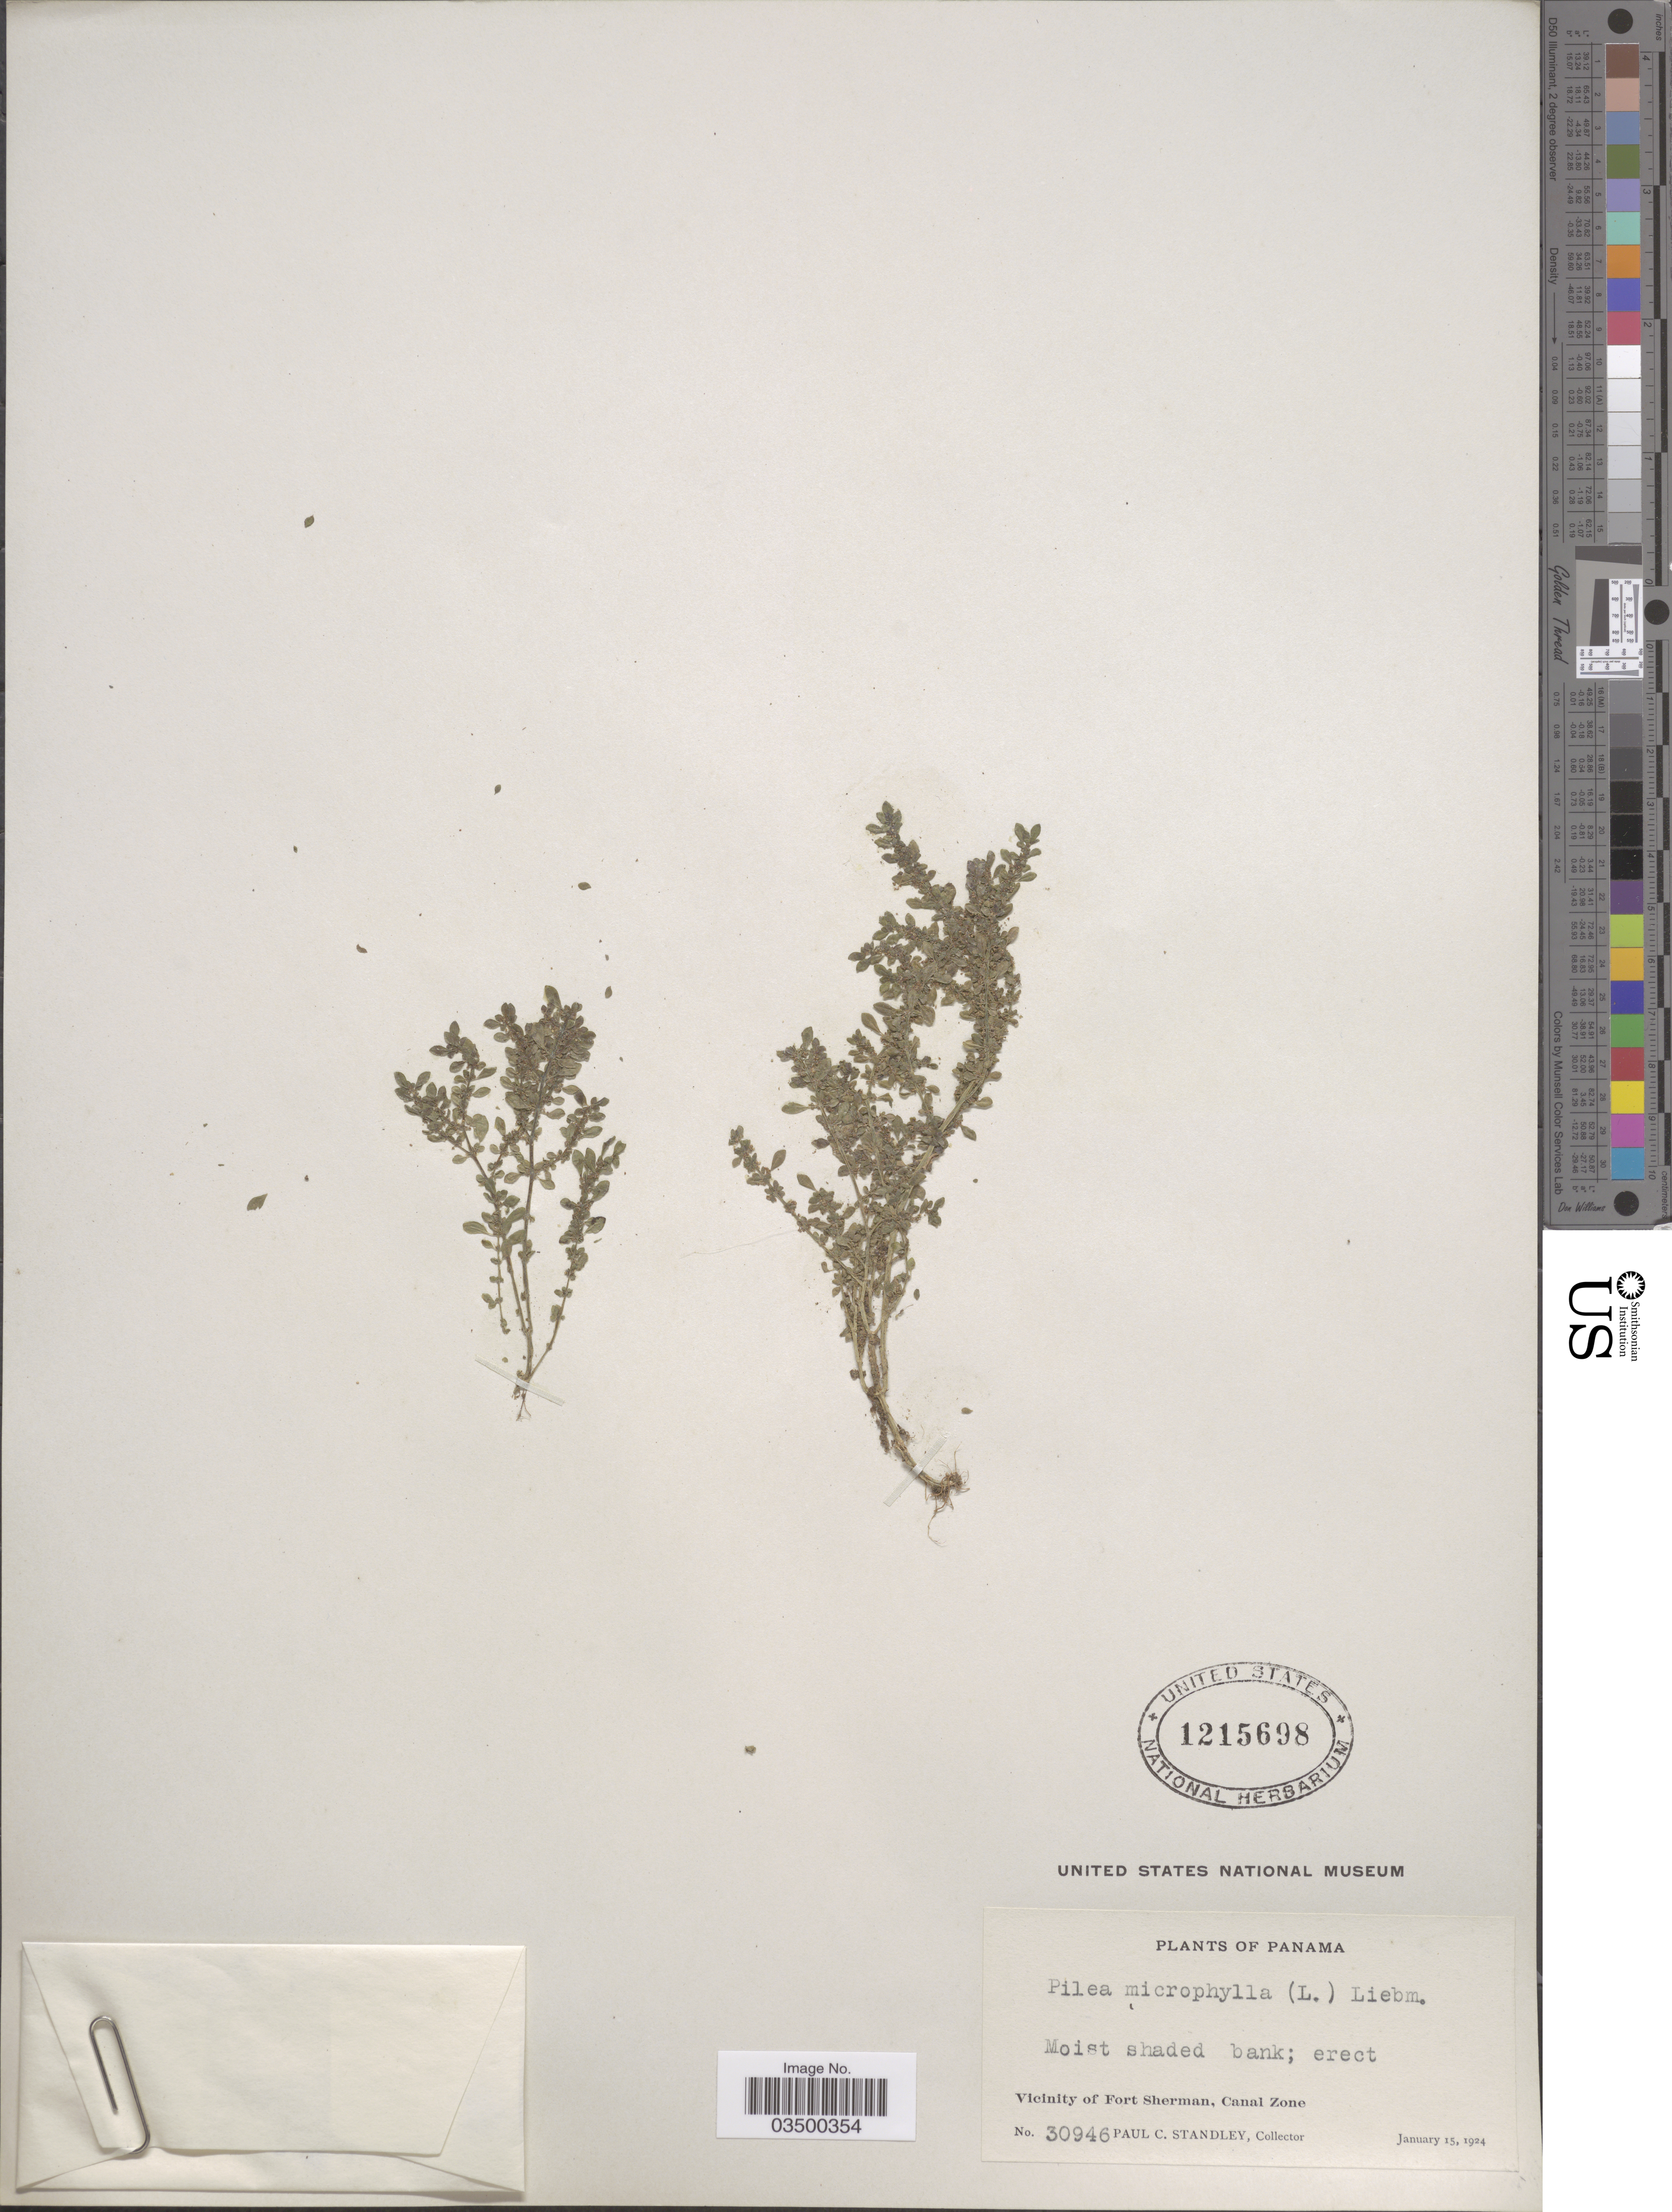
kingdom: Plantae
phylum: Tracheophyta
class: Magnoliopsida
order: Rosales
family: Urticaceae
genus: Pilea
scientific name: Pilea microphylla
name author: (L.) Liebm.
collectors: P. C. Standley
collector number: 30946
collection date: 1924-01-15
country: Panama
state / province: Colón / Panamá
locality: Vicinity of Fort Sherman, Canal Zone.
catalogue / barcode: US 1215698